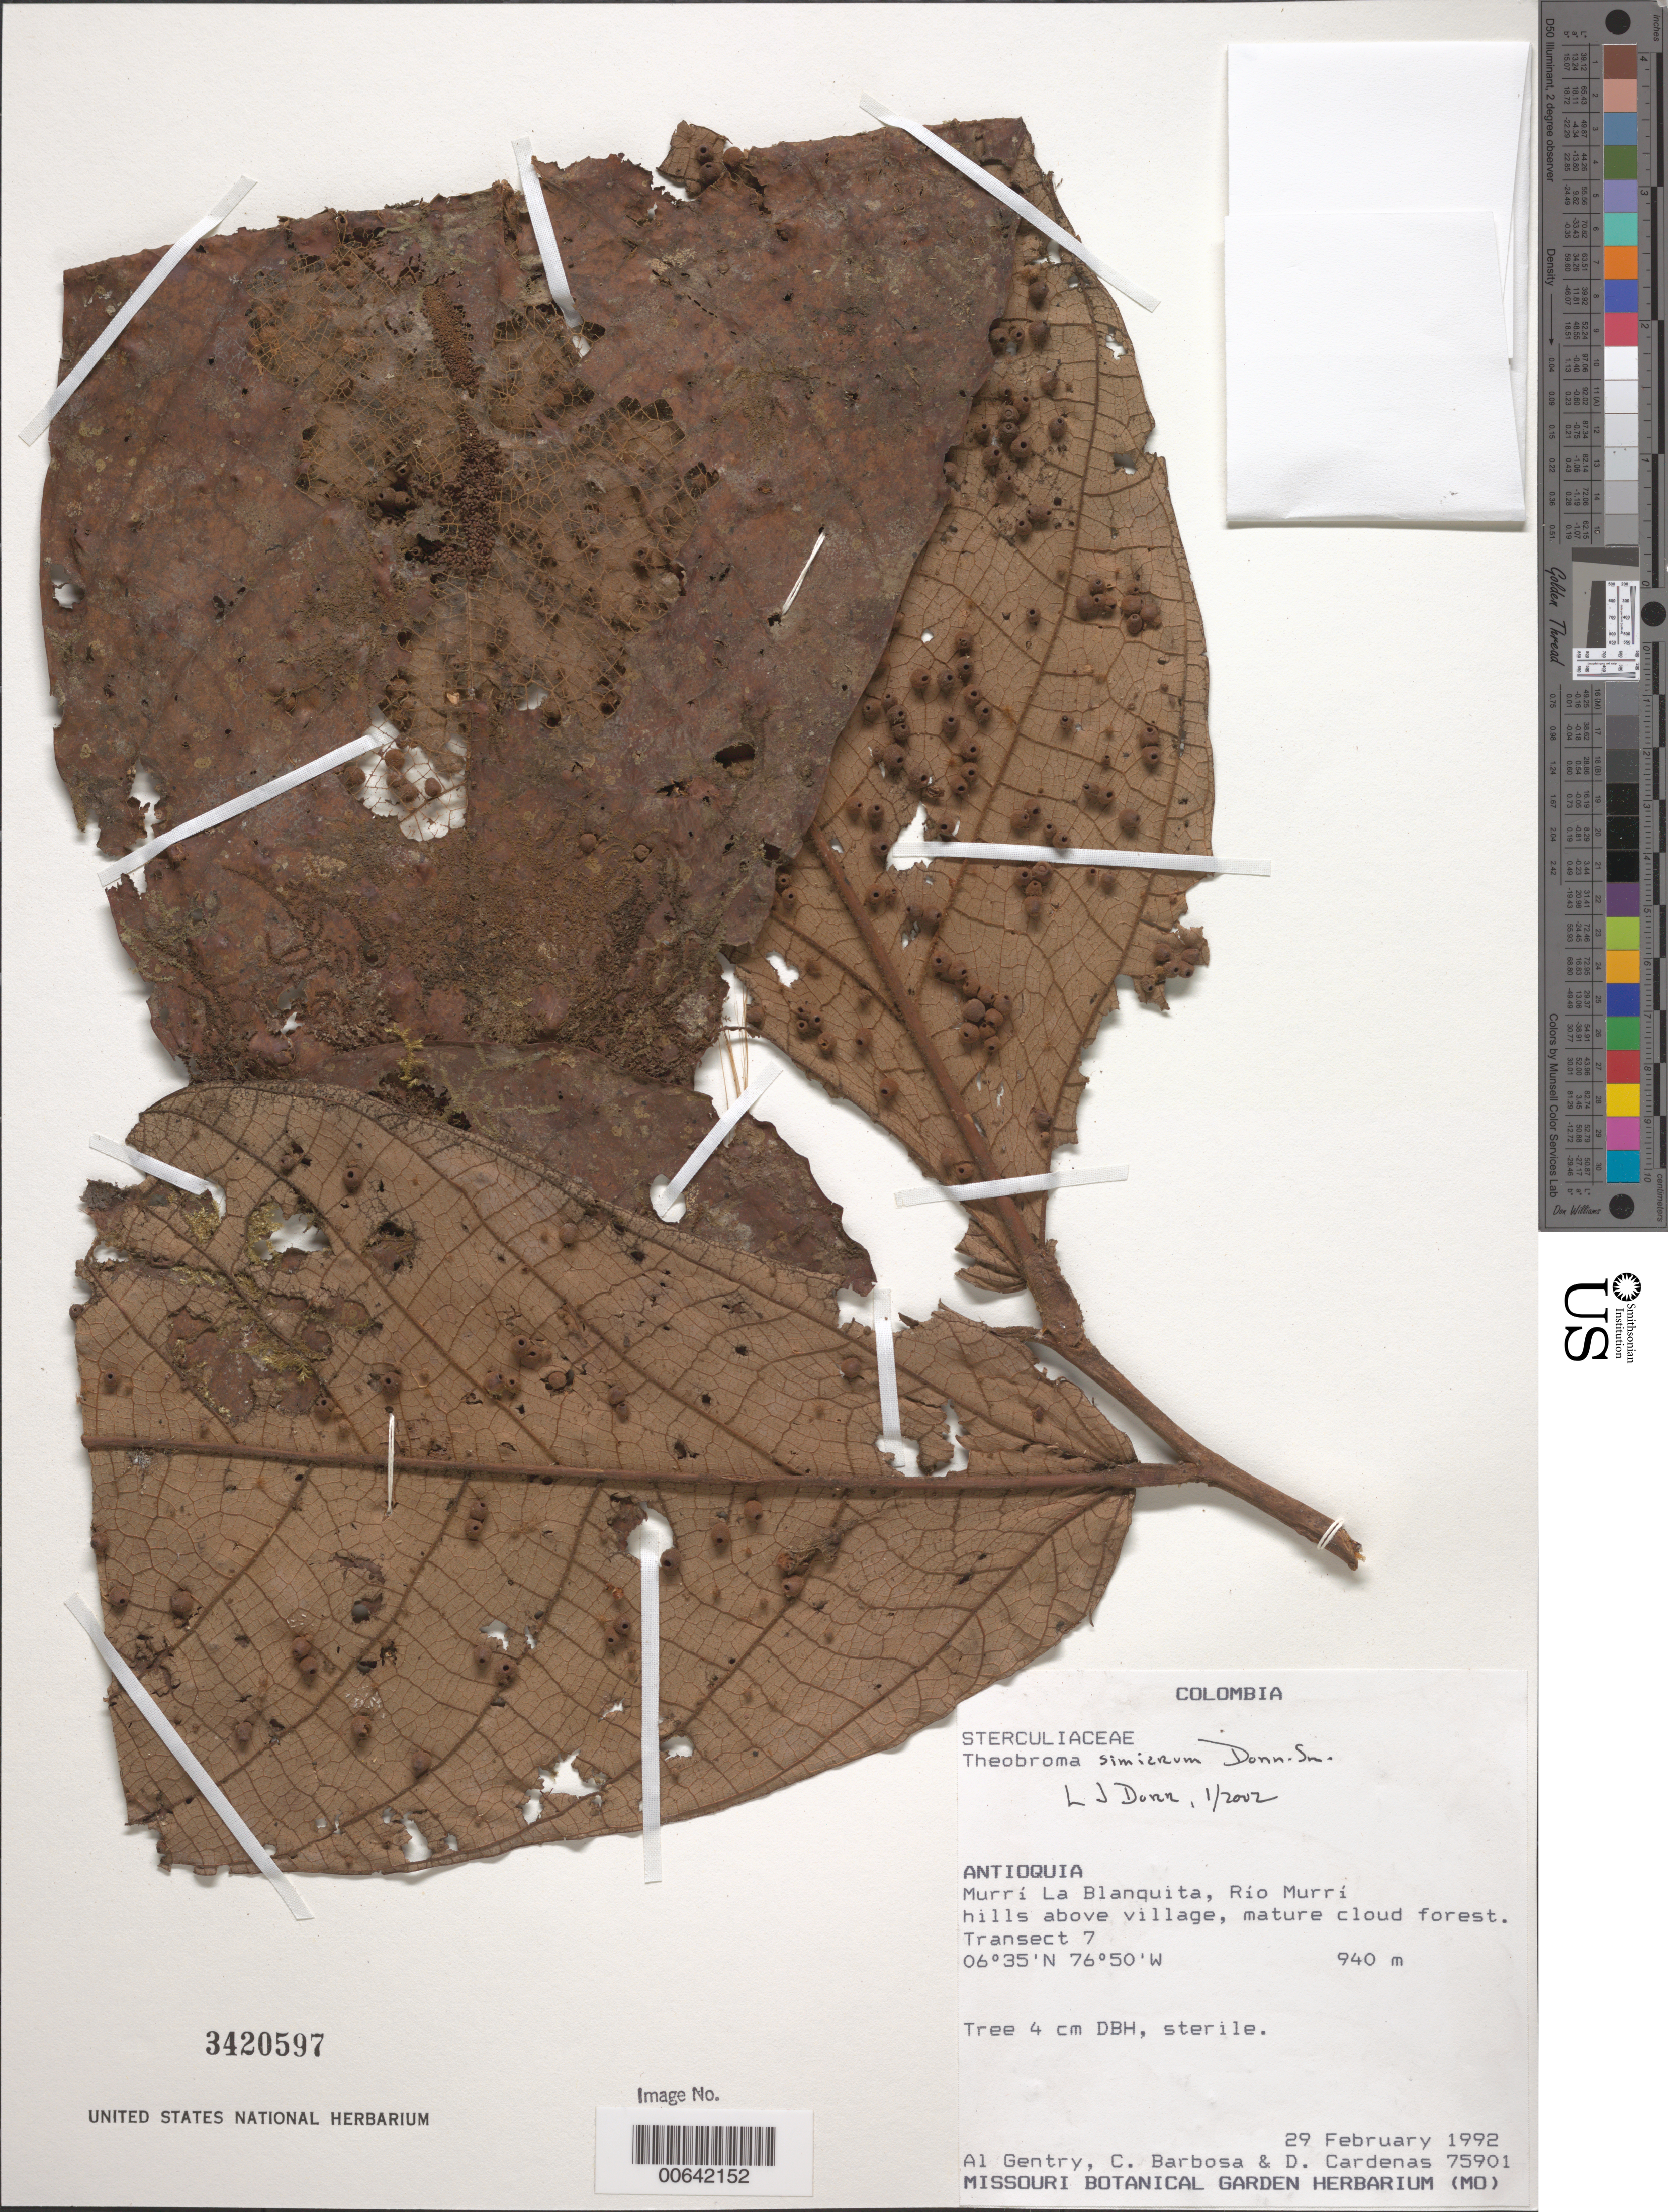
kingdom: Plantae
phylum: Tracheophyta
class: Magnoliopsida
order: Malvales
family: Malvaceae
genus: Theobroma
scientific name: Theobroma simiarum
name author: Donn. Sm.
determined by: Dorr, L. J., (BOT), Smithsonian Institution - National Museum of Natural History (UNITED STATES)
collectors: A. H. Gentry, C. E. Barbosa & D. Cardenas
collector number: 75901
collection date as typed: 29 Feb 1992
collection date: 1992-02-29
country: Colombia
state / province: Antioquia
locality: Murrí La Blanquita, Rio Murrí. Hills above Village.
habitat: Mature cloud forest.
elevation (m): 940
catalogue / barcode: US 3420597